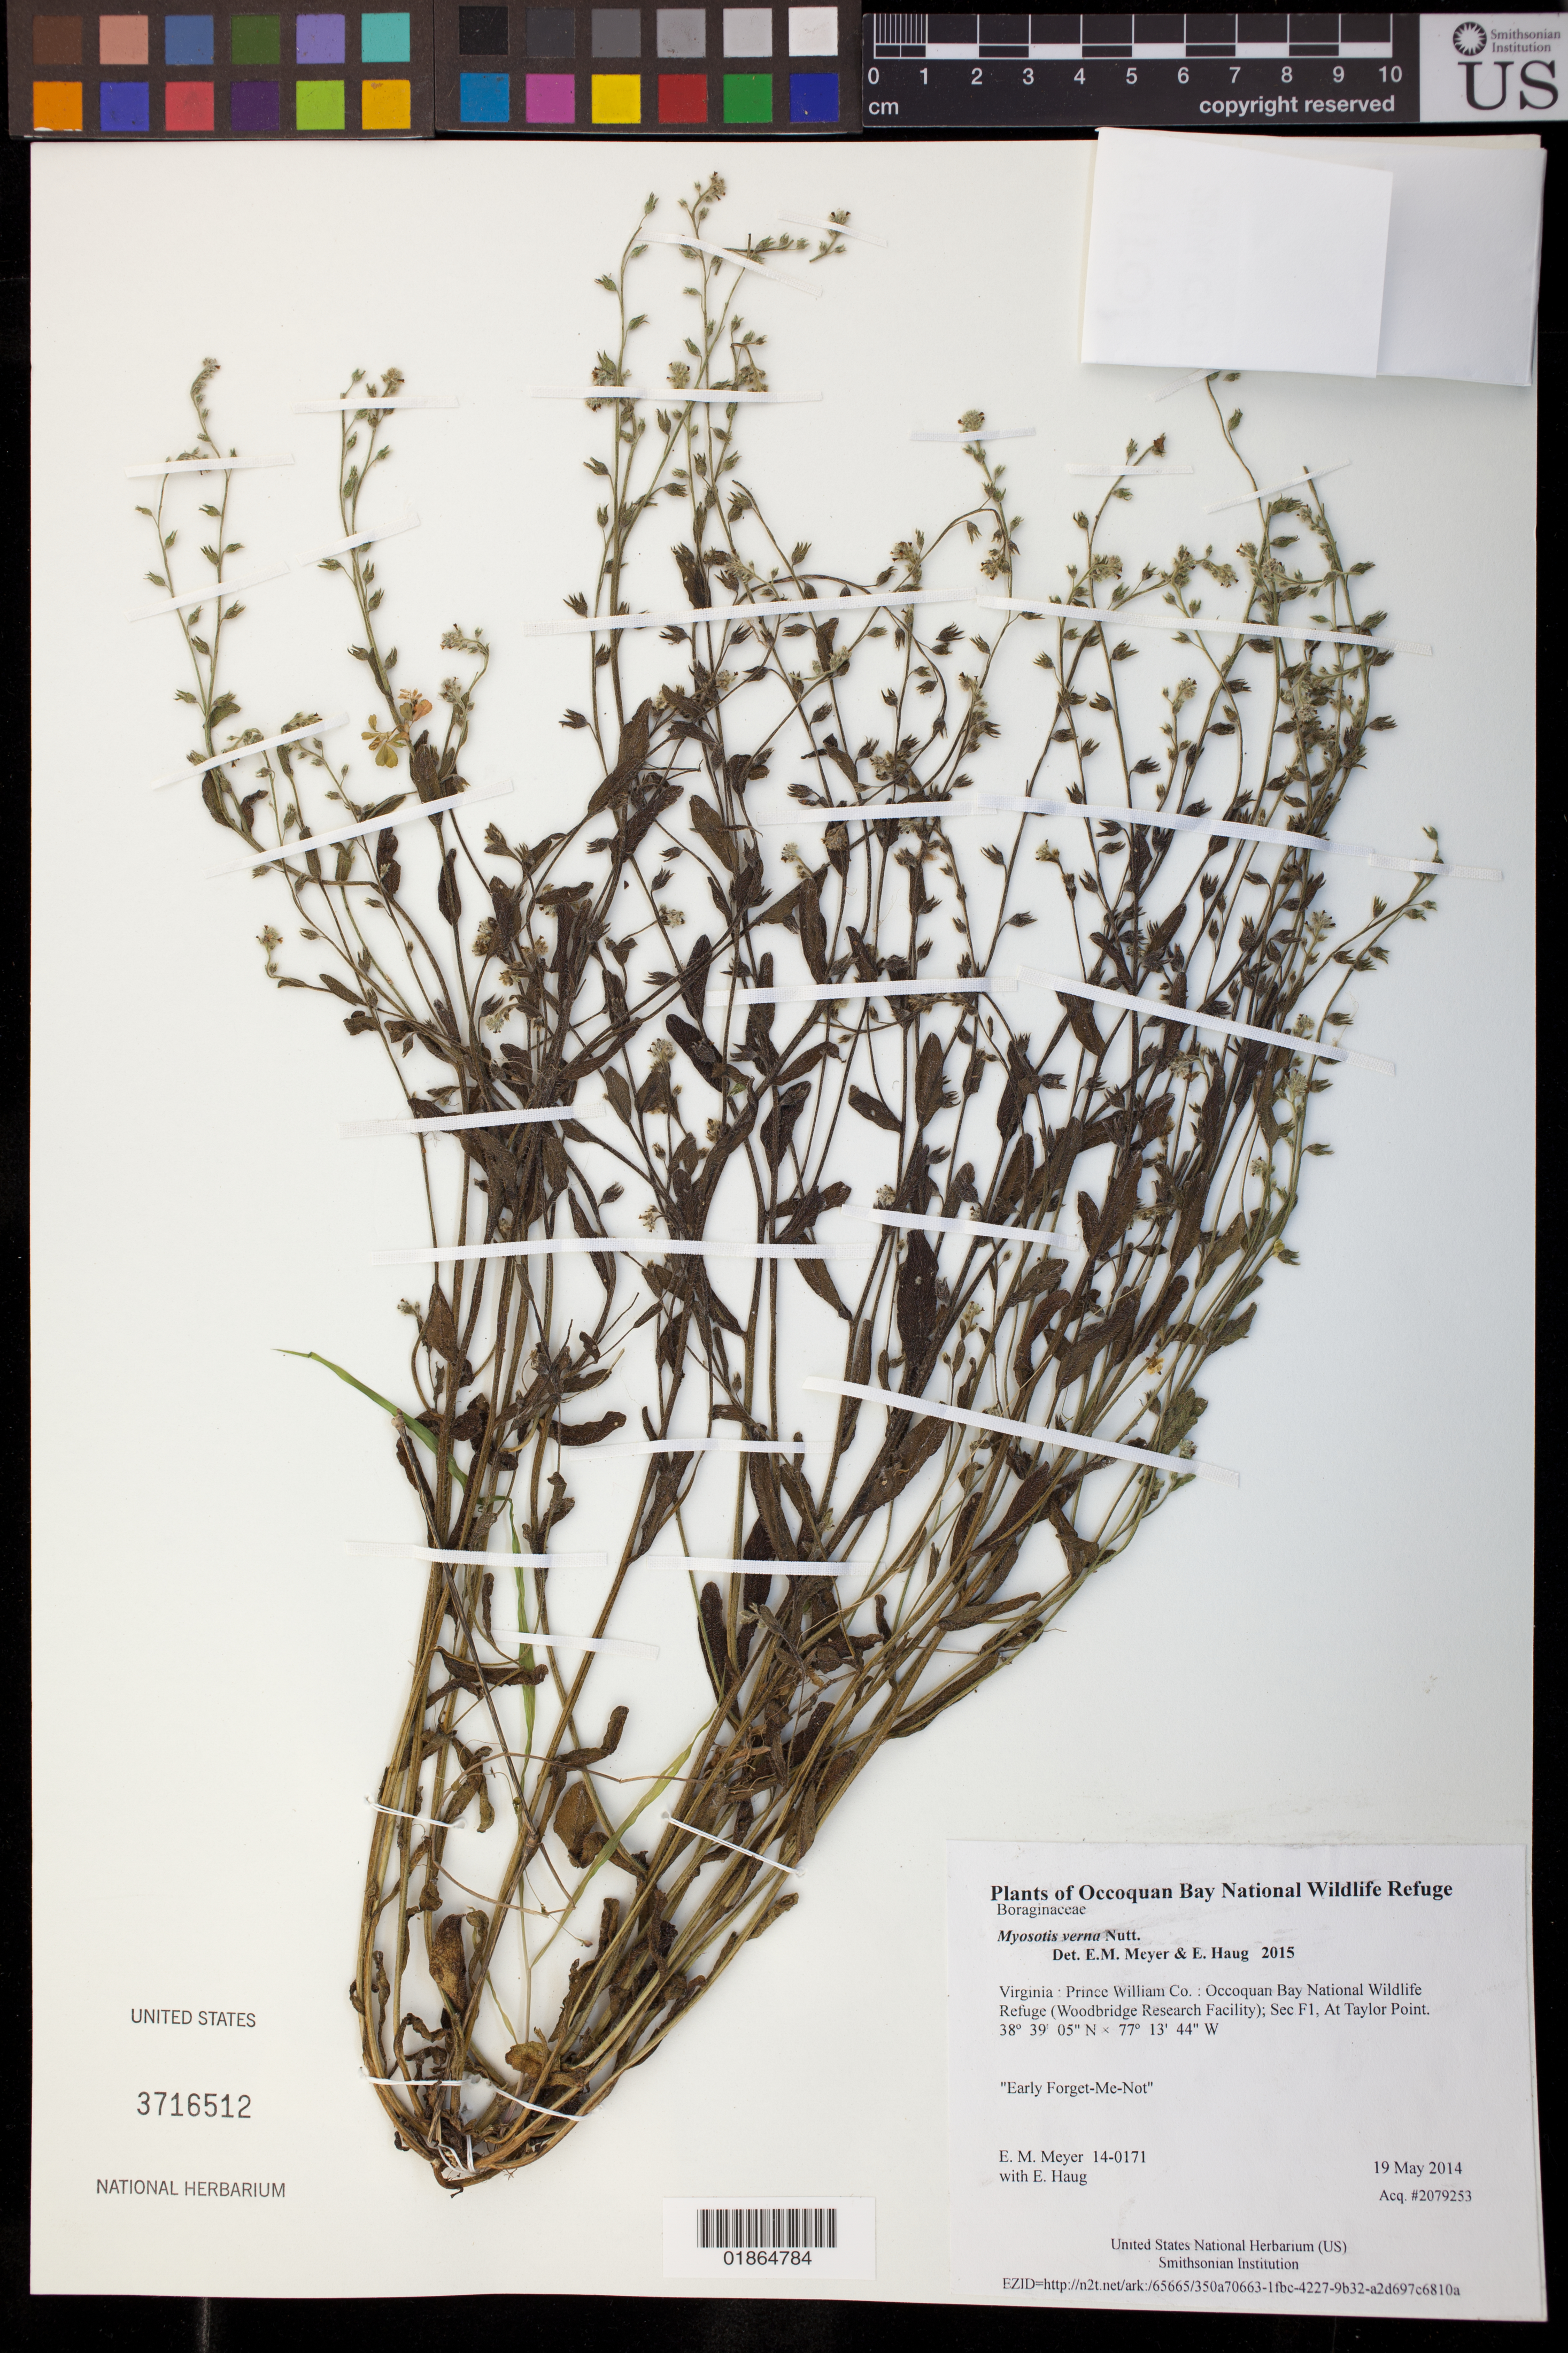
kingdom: Plantae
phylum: Tracheophyta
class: Magnoliopsida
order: Boraginales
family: Boraginaceae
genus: Myosotis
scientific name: Myosotis verna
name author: Nutt.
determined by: Meyer, E. M.; Haug, E.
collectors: E. M. Meyer & E. Haug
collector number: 14-0171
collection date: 2014-05-19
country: United States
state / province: Virginia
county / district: Prince William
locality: Occoquan Bay National Wildlife Refuge (Woodbridge Research Facility); Sec F1, At Taylor Point.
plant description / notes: Early Forget-Me-Not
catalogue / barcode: US 3716512